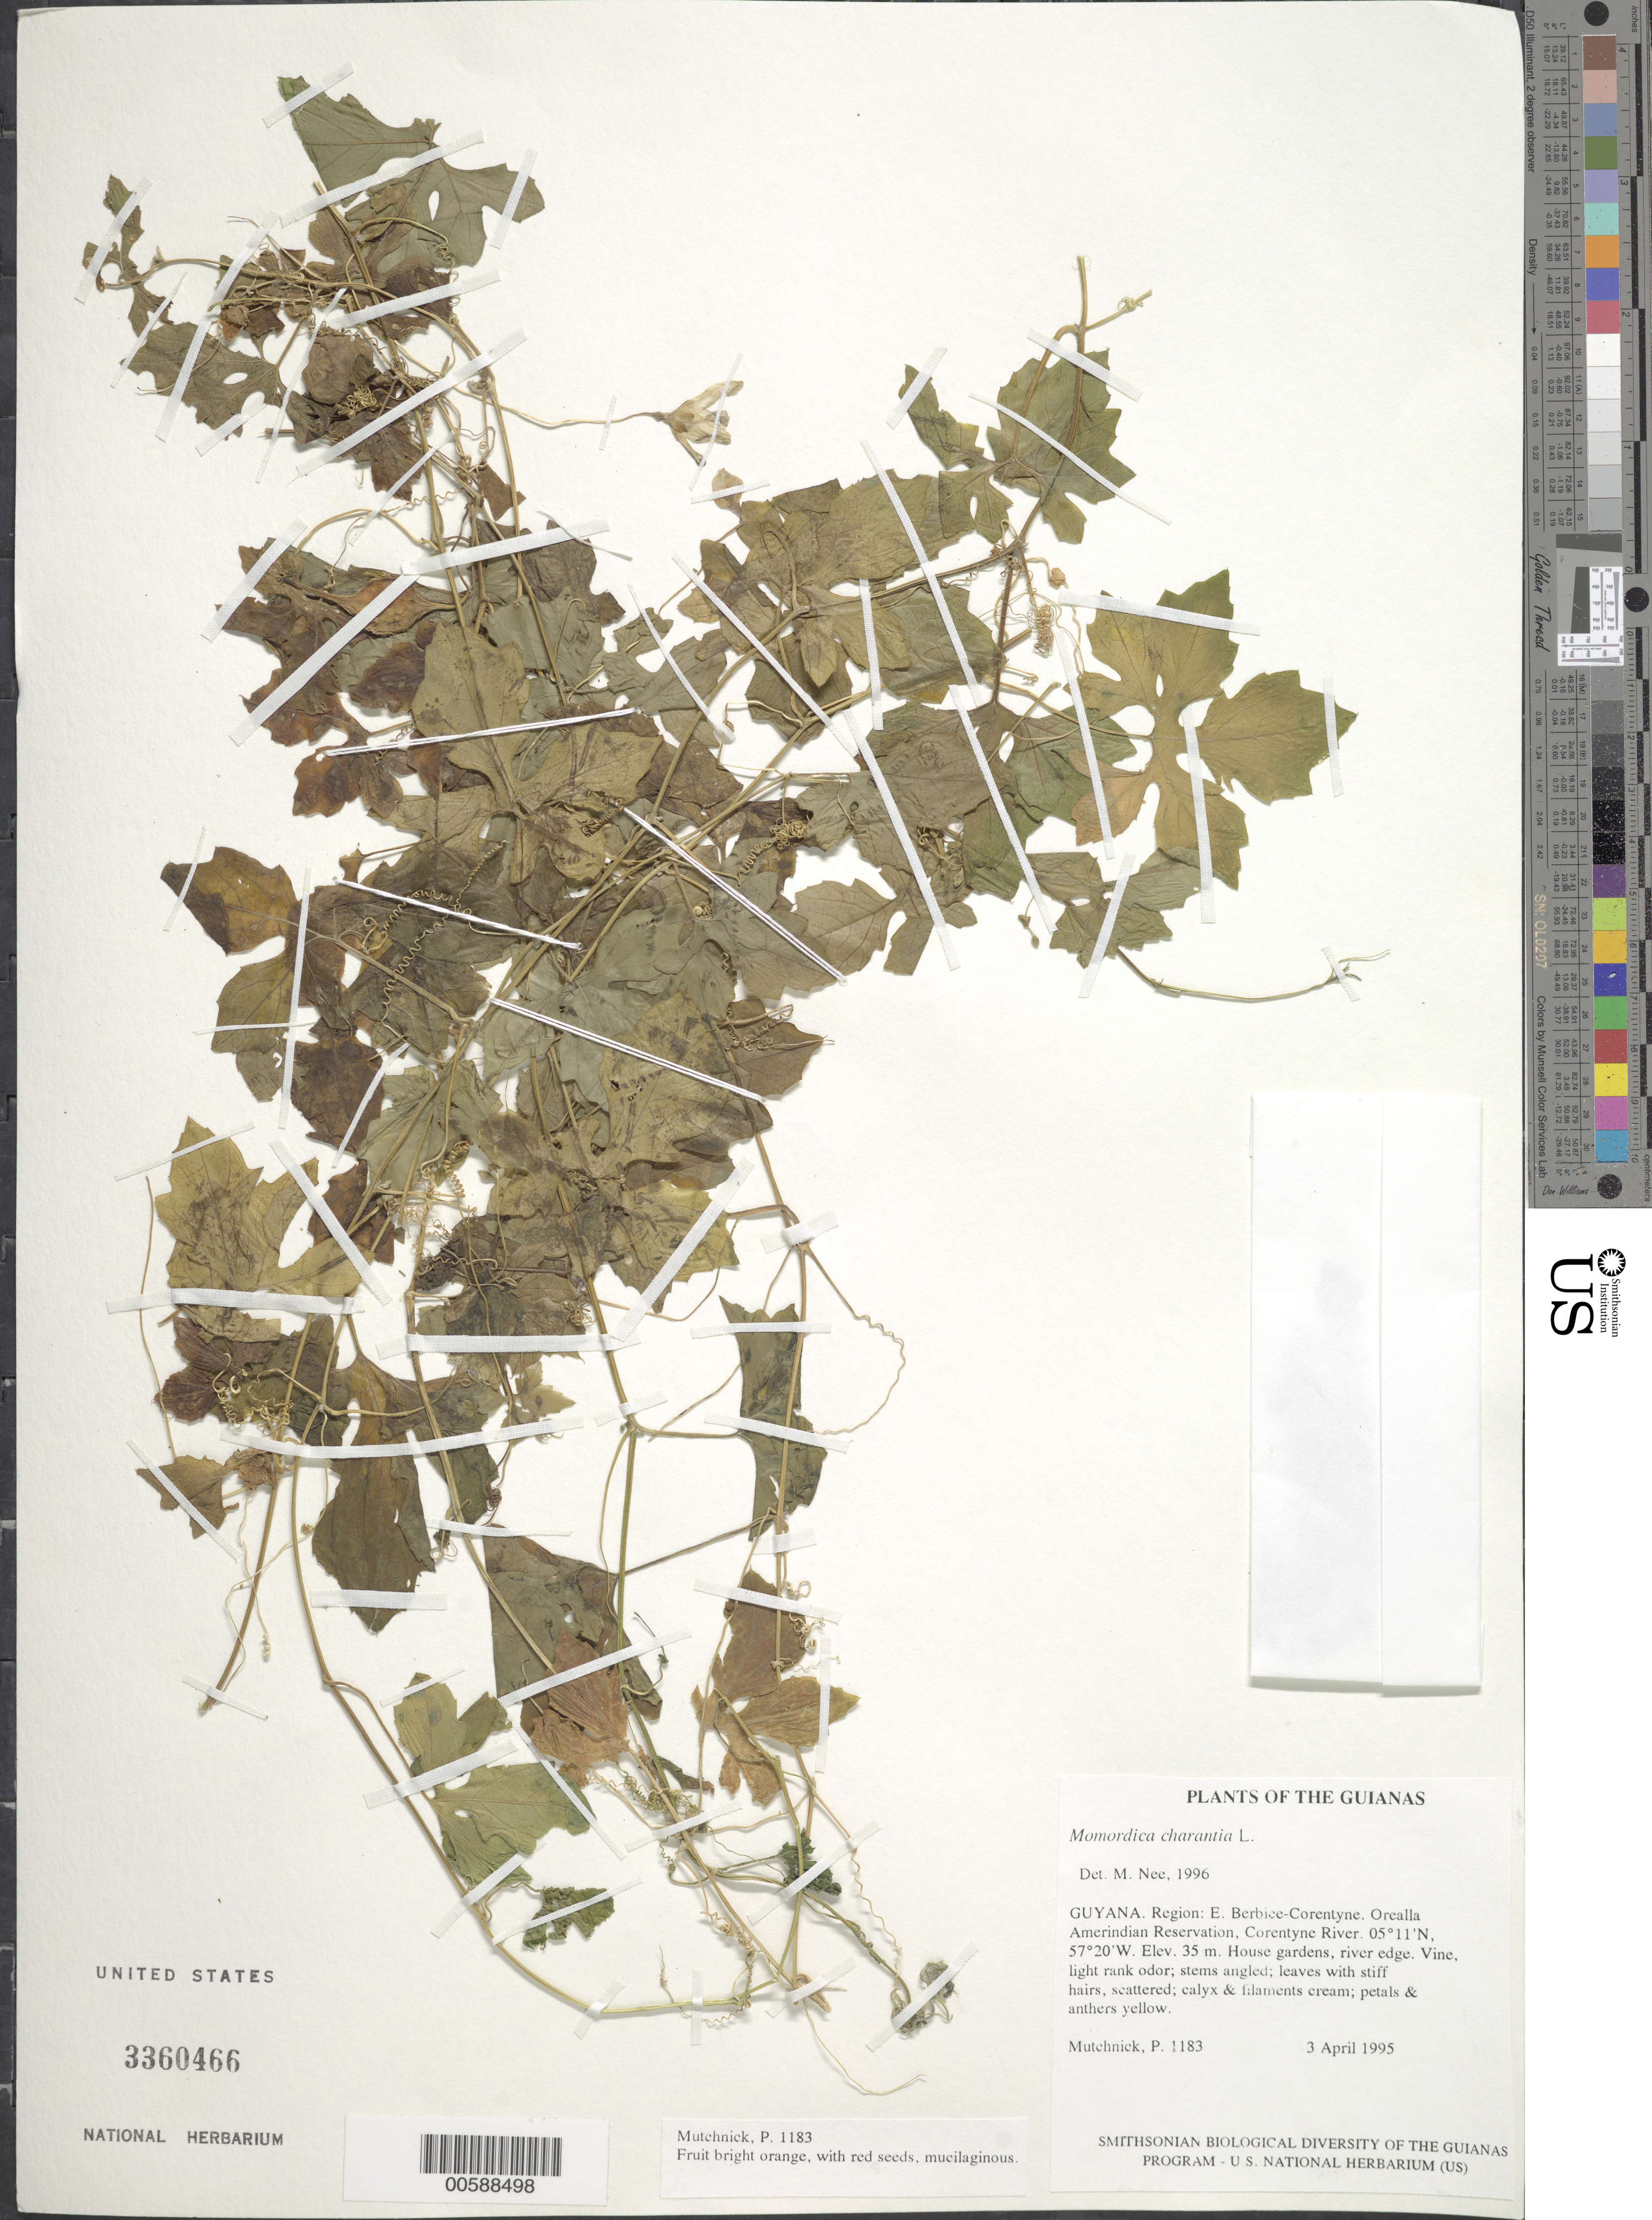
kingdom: Plantae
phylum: Tracheophyta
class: Magnoliopsida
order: Cucurbitales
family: Cucurbitaceae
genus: Momordica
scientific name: Momordica charantia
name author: L.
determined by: Nee, Michael H.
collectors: P. Mutchnick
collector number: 1183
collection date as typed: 3 April 1995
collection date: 1995-04-03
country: Guyana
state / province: E. Berbice-Corentyne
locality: Orealla Amerindian Reservation, Corentyne River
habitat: House gardens, river edge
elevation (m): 35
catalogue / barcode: US 3360466